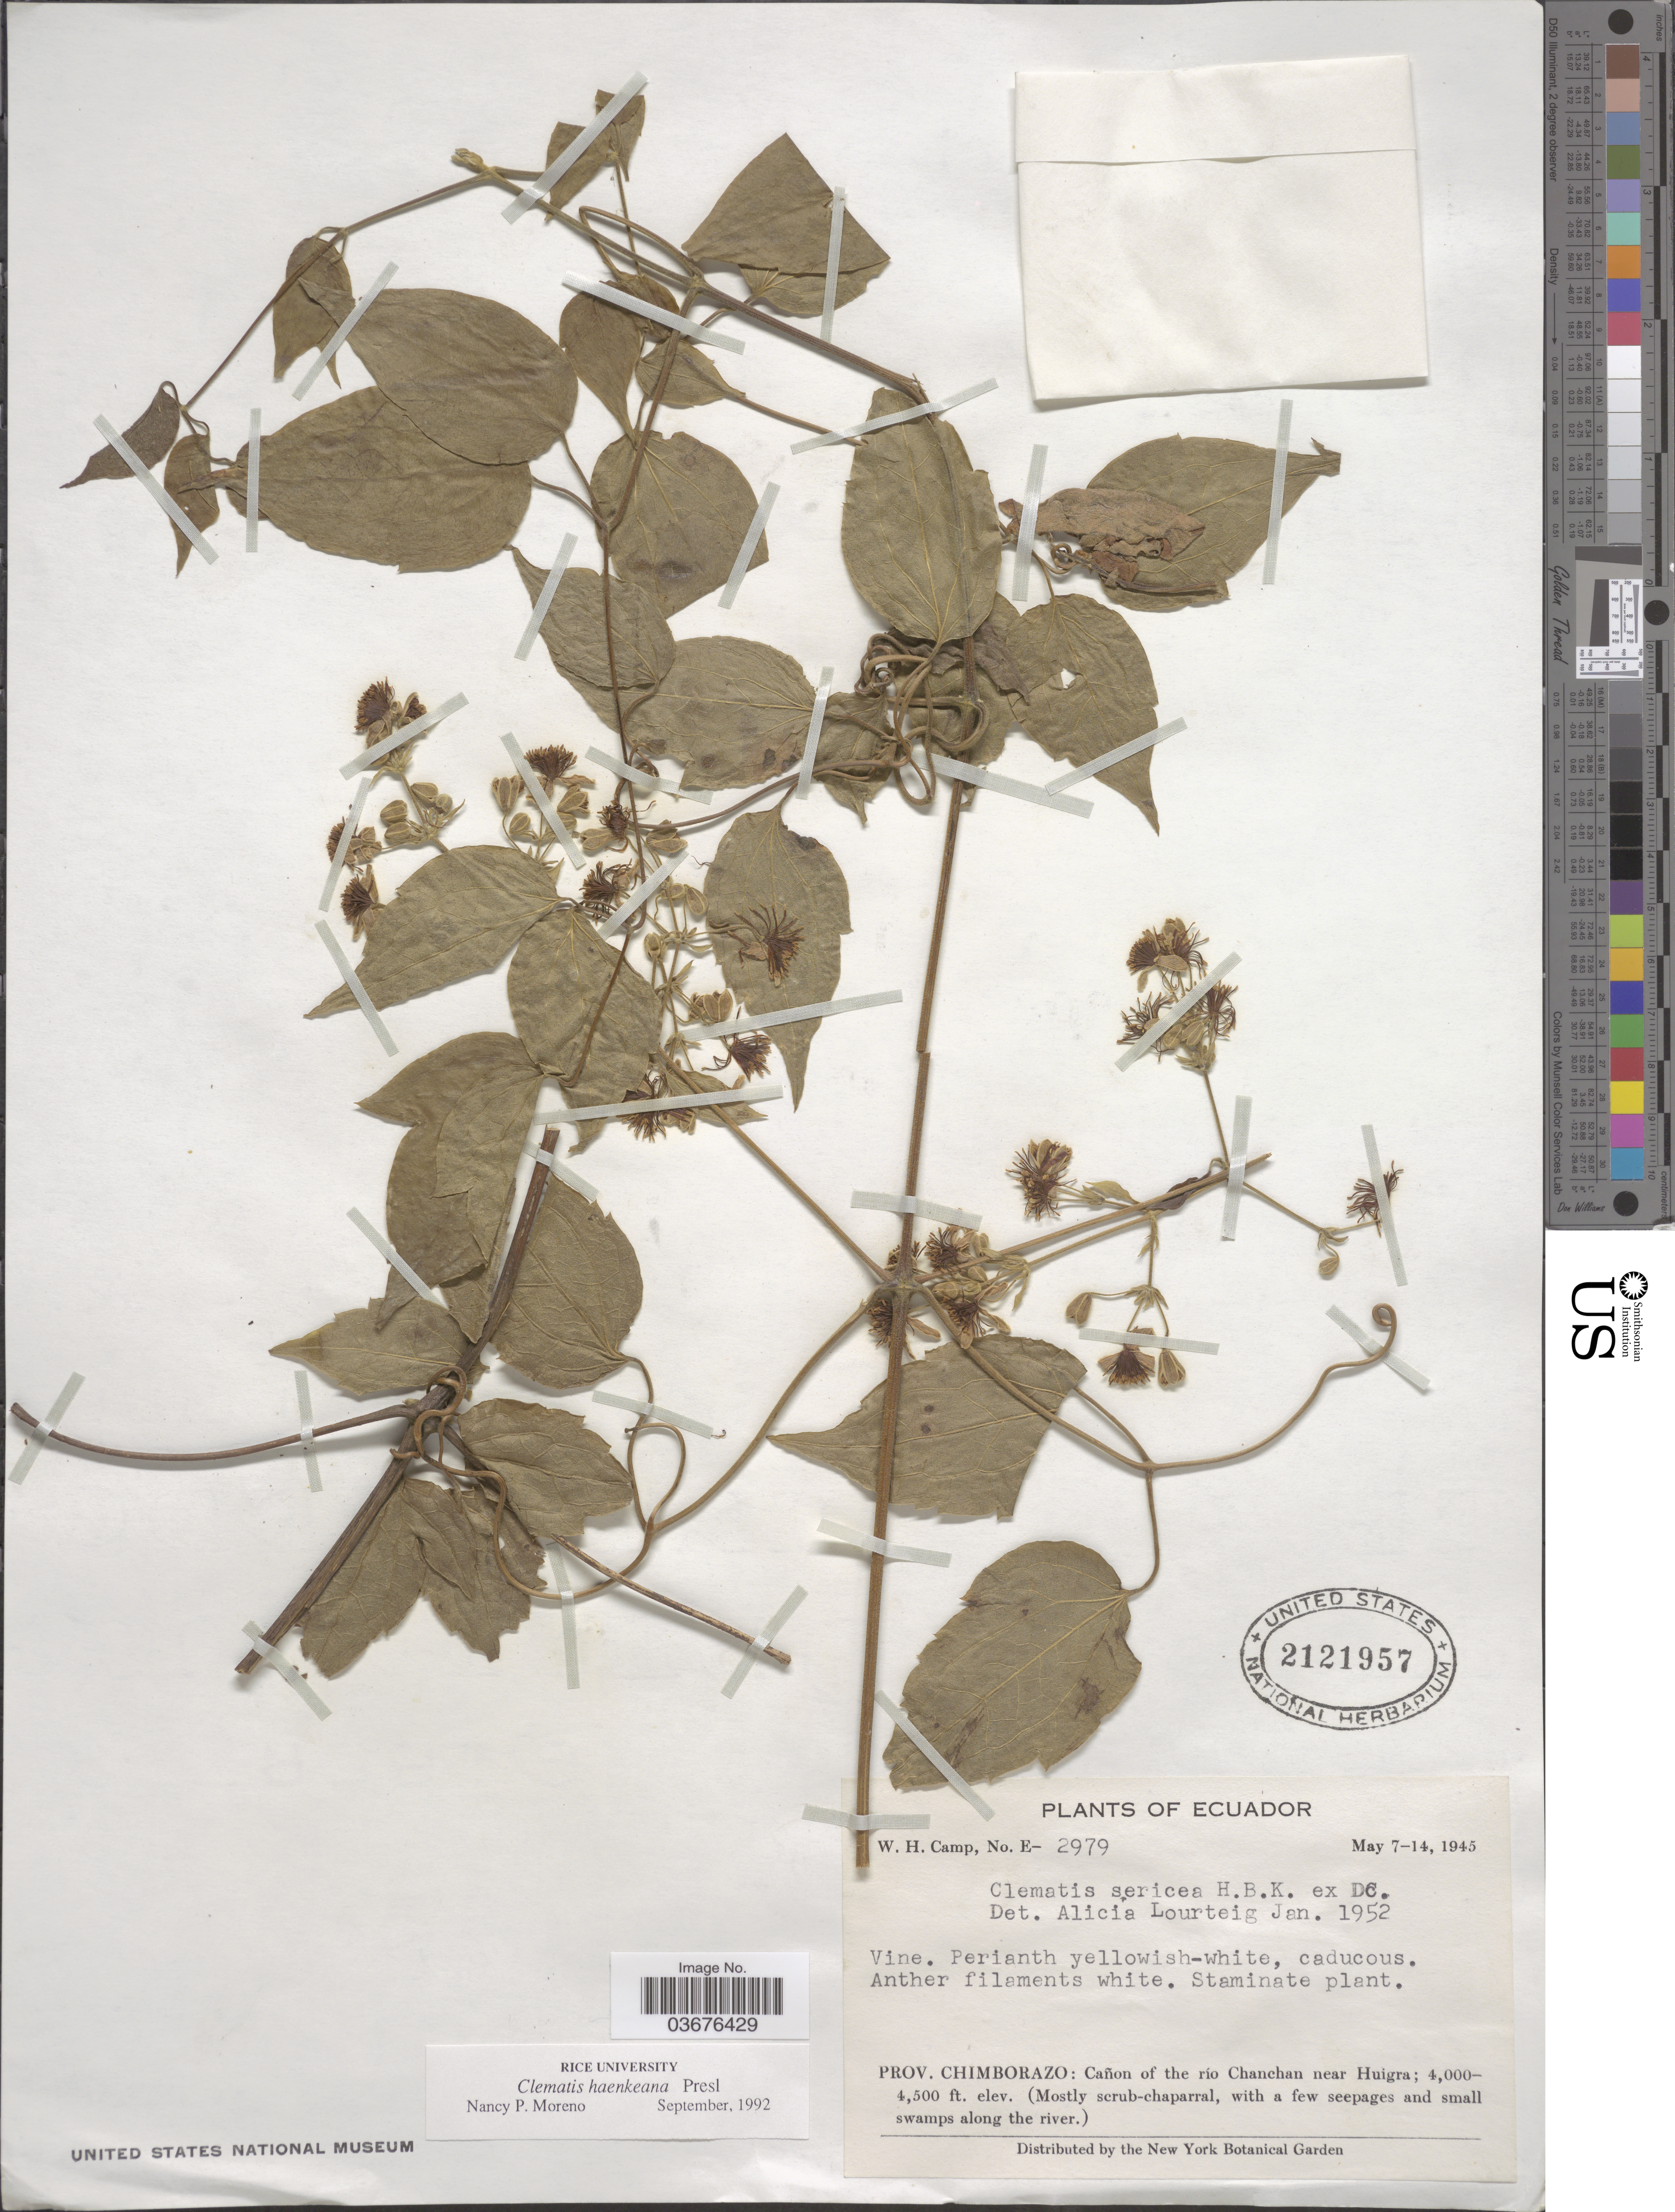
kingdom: Plantae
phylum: Tracheophyta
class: Magnoliopsida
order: Ranunculales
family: Ranunculaceae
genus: Clematis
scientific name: Clematis haenkeana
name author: C. Presl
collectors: W. H. Camp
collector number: E-2979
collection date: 1945-05-07/1945-05-14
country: Ecuador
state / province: Chimborazo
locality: Cañon of the río Chanchan near Huigra.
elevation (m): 1219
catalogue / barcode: US 2121957